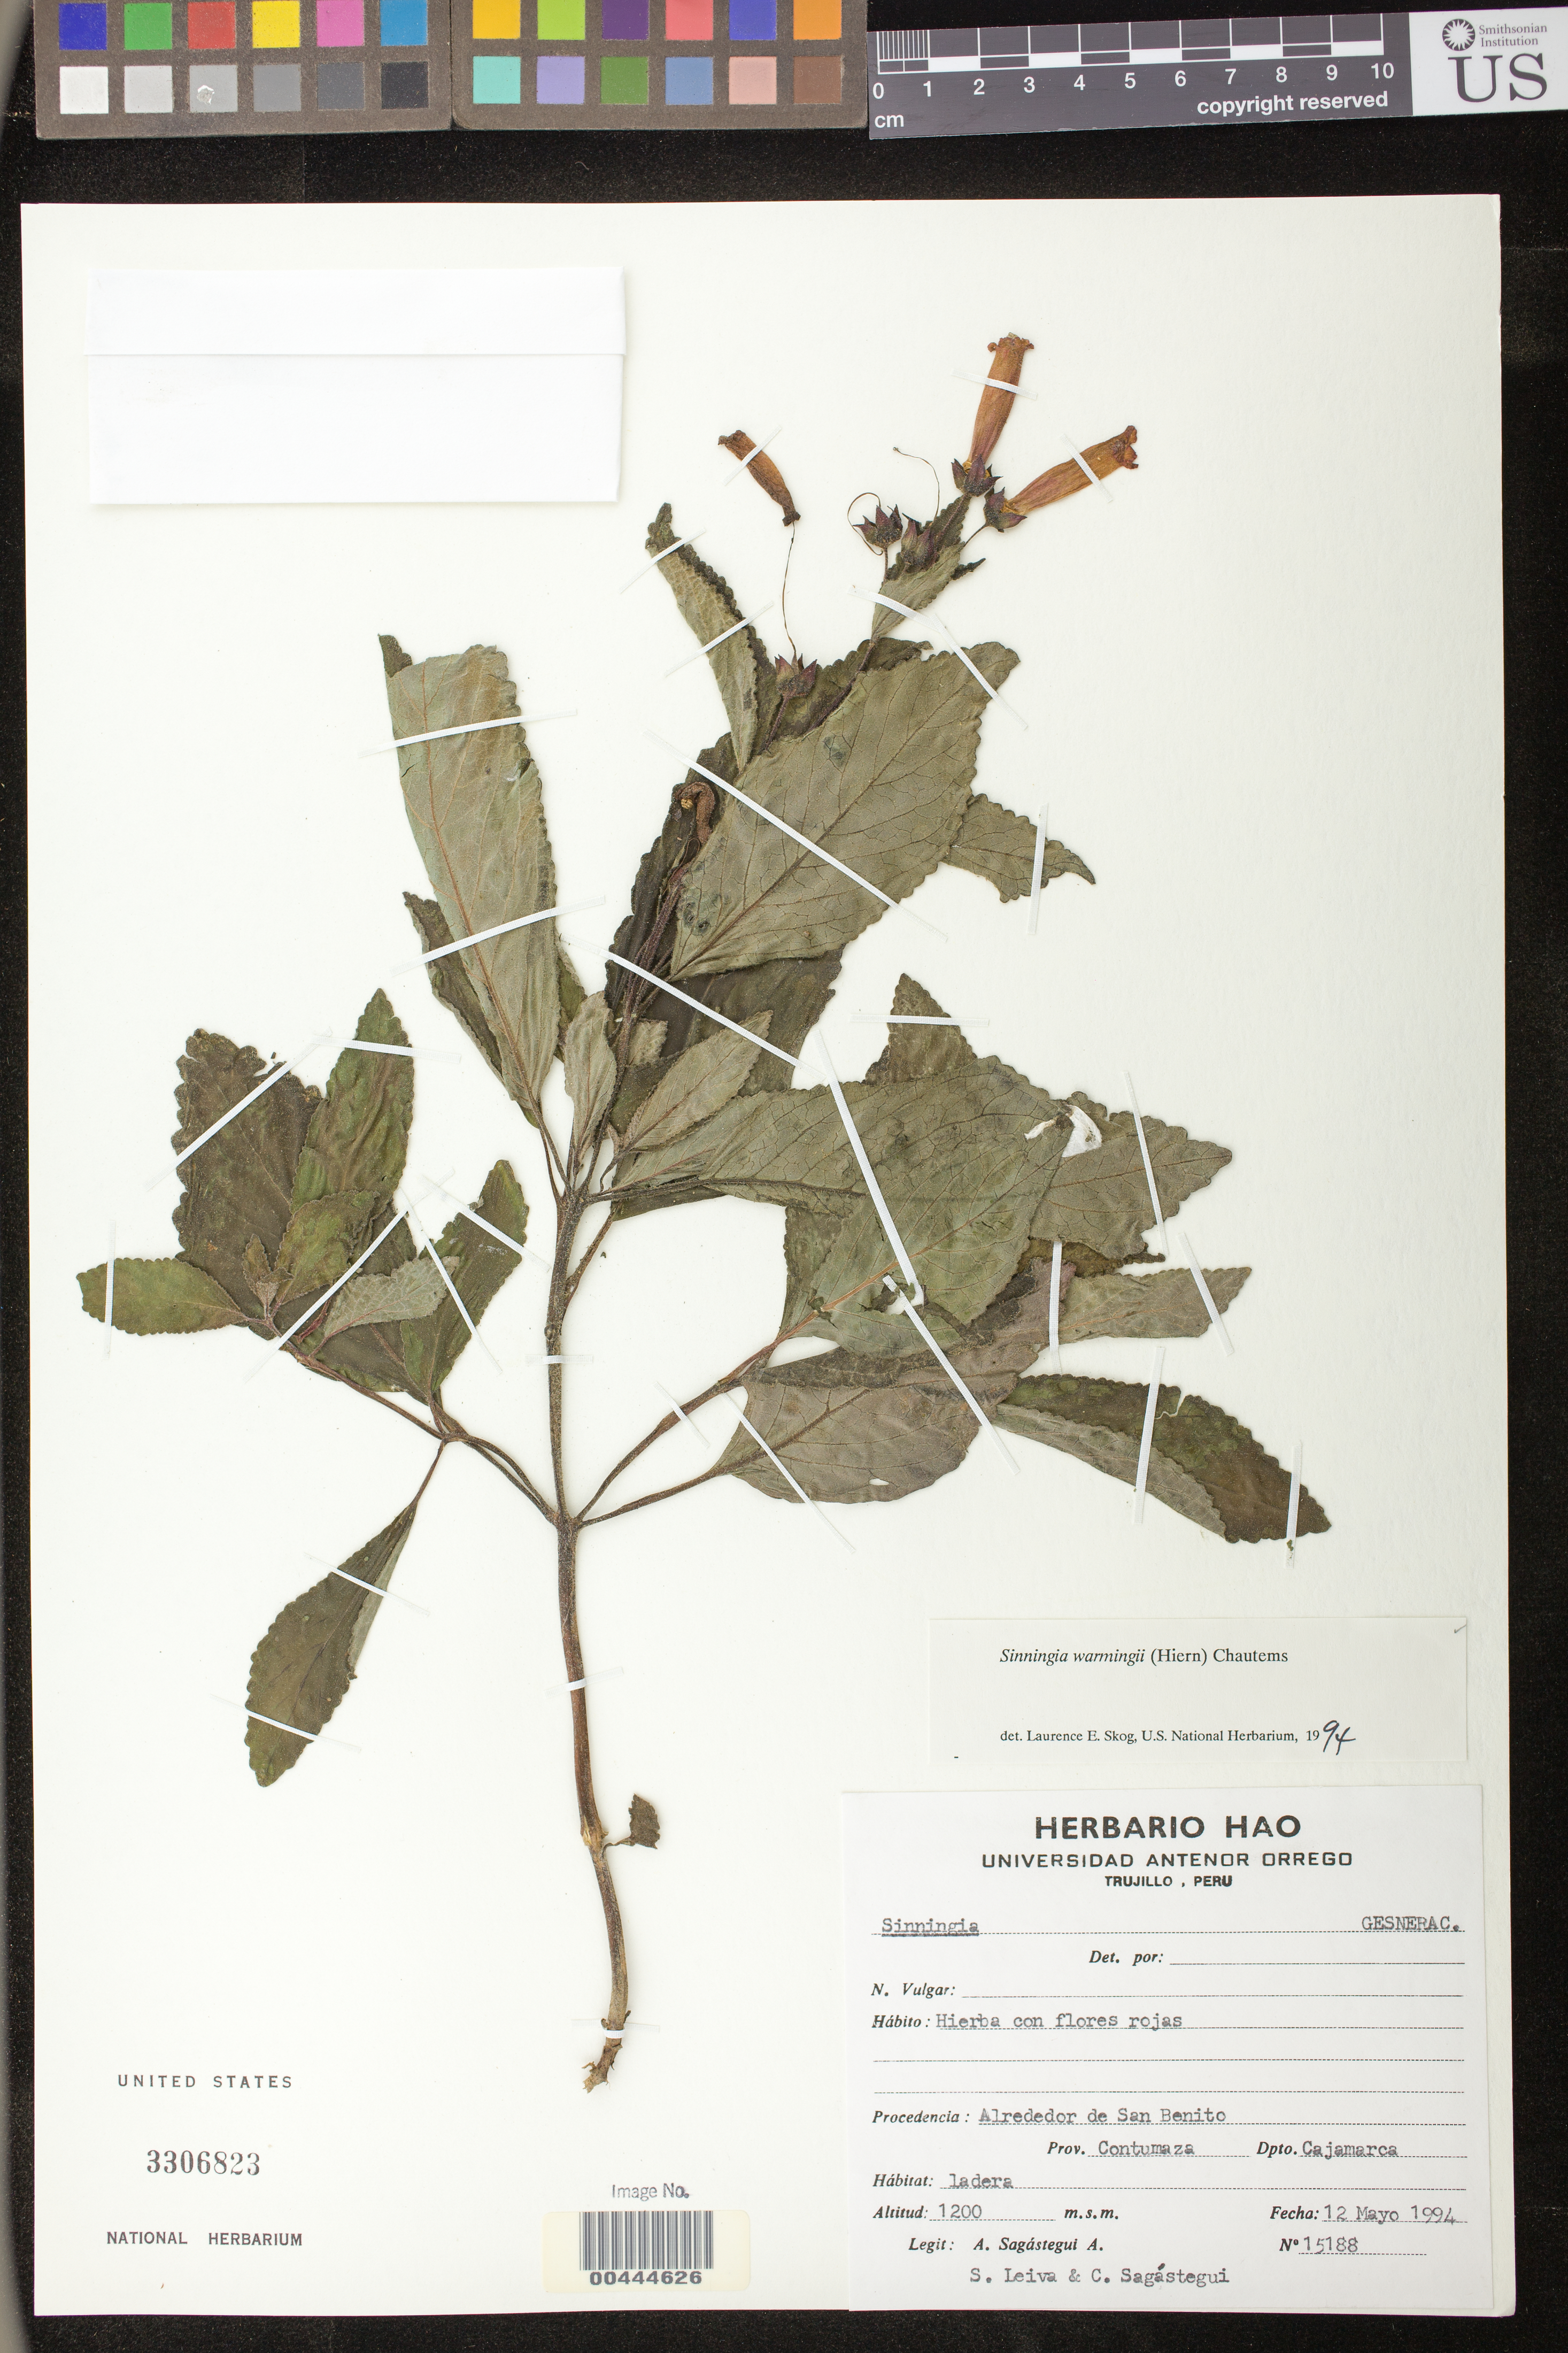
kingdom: Plantae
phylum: Tracheophyta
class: Magnoliopsida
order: Lamiales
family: Gesneriaceae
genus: Sinningia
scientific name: Sinningia warmingii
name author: (Hiern) Chautems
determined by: Skog, Laurence E.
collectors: A. Sagástegui A., S. Leiva & C. Sagástegui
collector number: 15188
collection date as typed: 12 May 1994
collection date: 1994-05-12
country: Peru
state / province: La Libertad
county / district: Trujillo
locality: Contumaza, Cajamarca, San Benito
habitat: ladera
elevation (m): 1200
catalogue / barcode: US 3306823